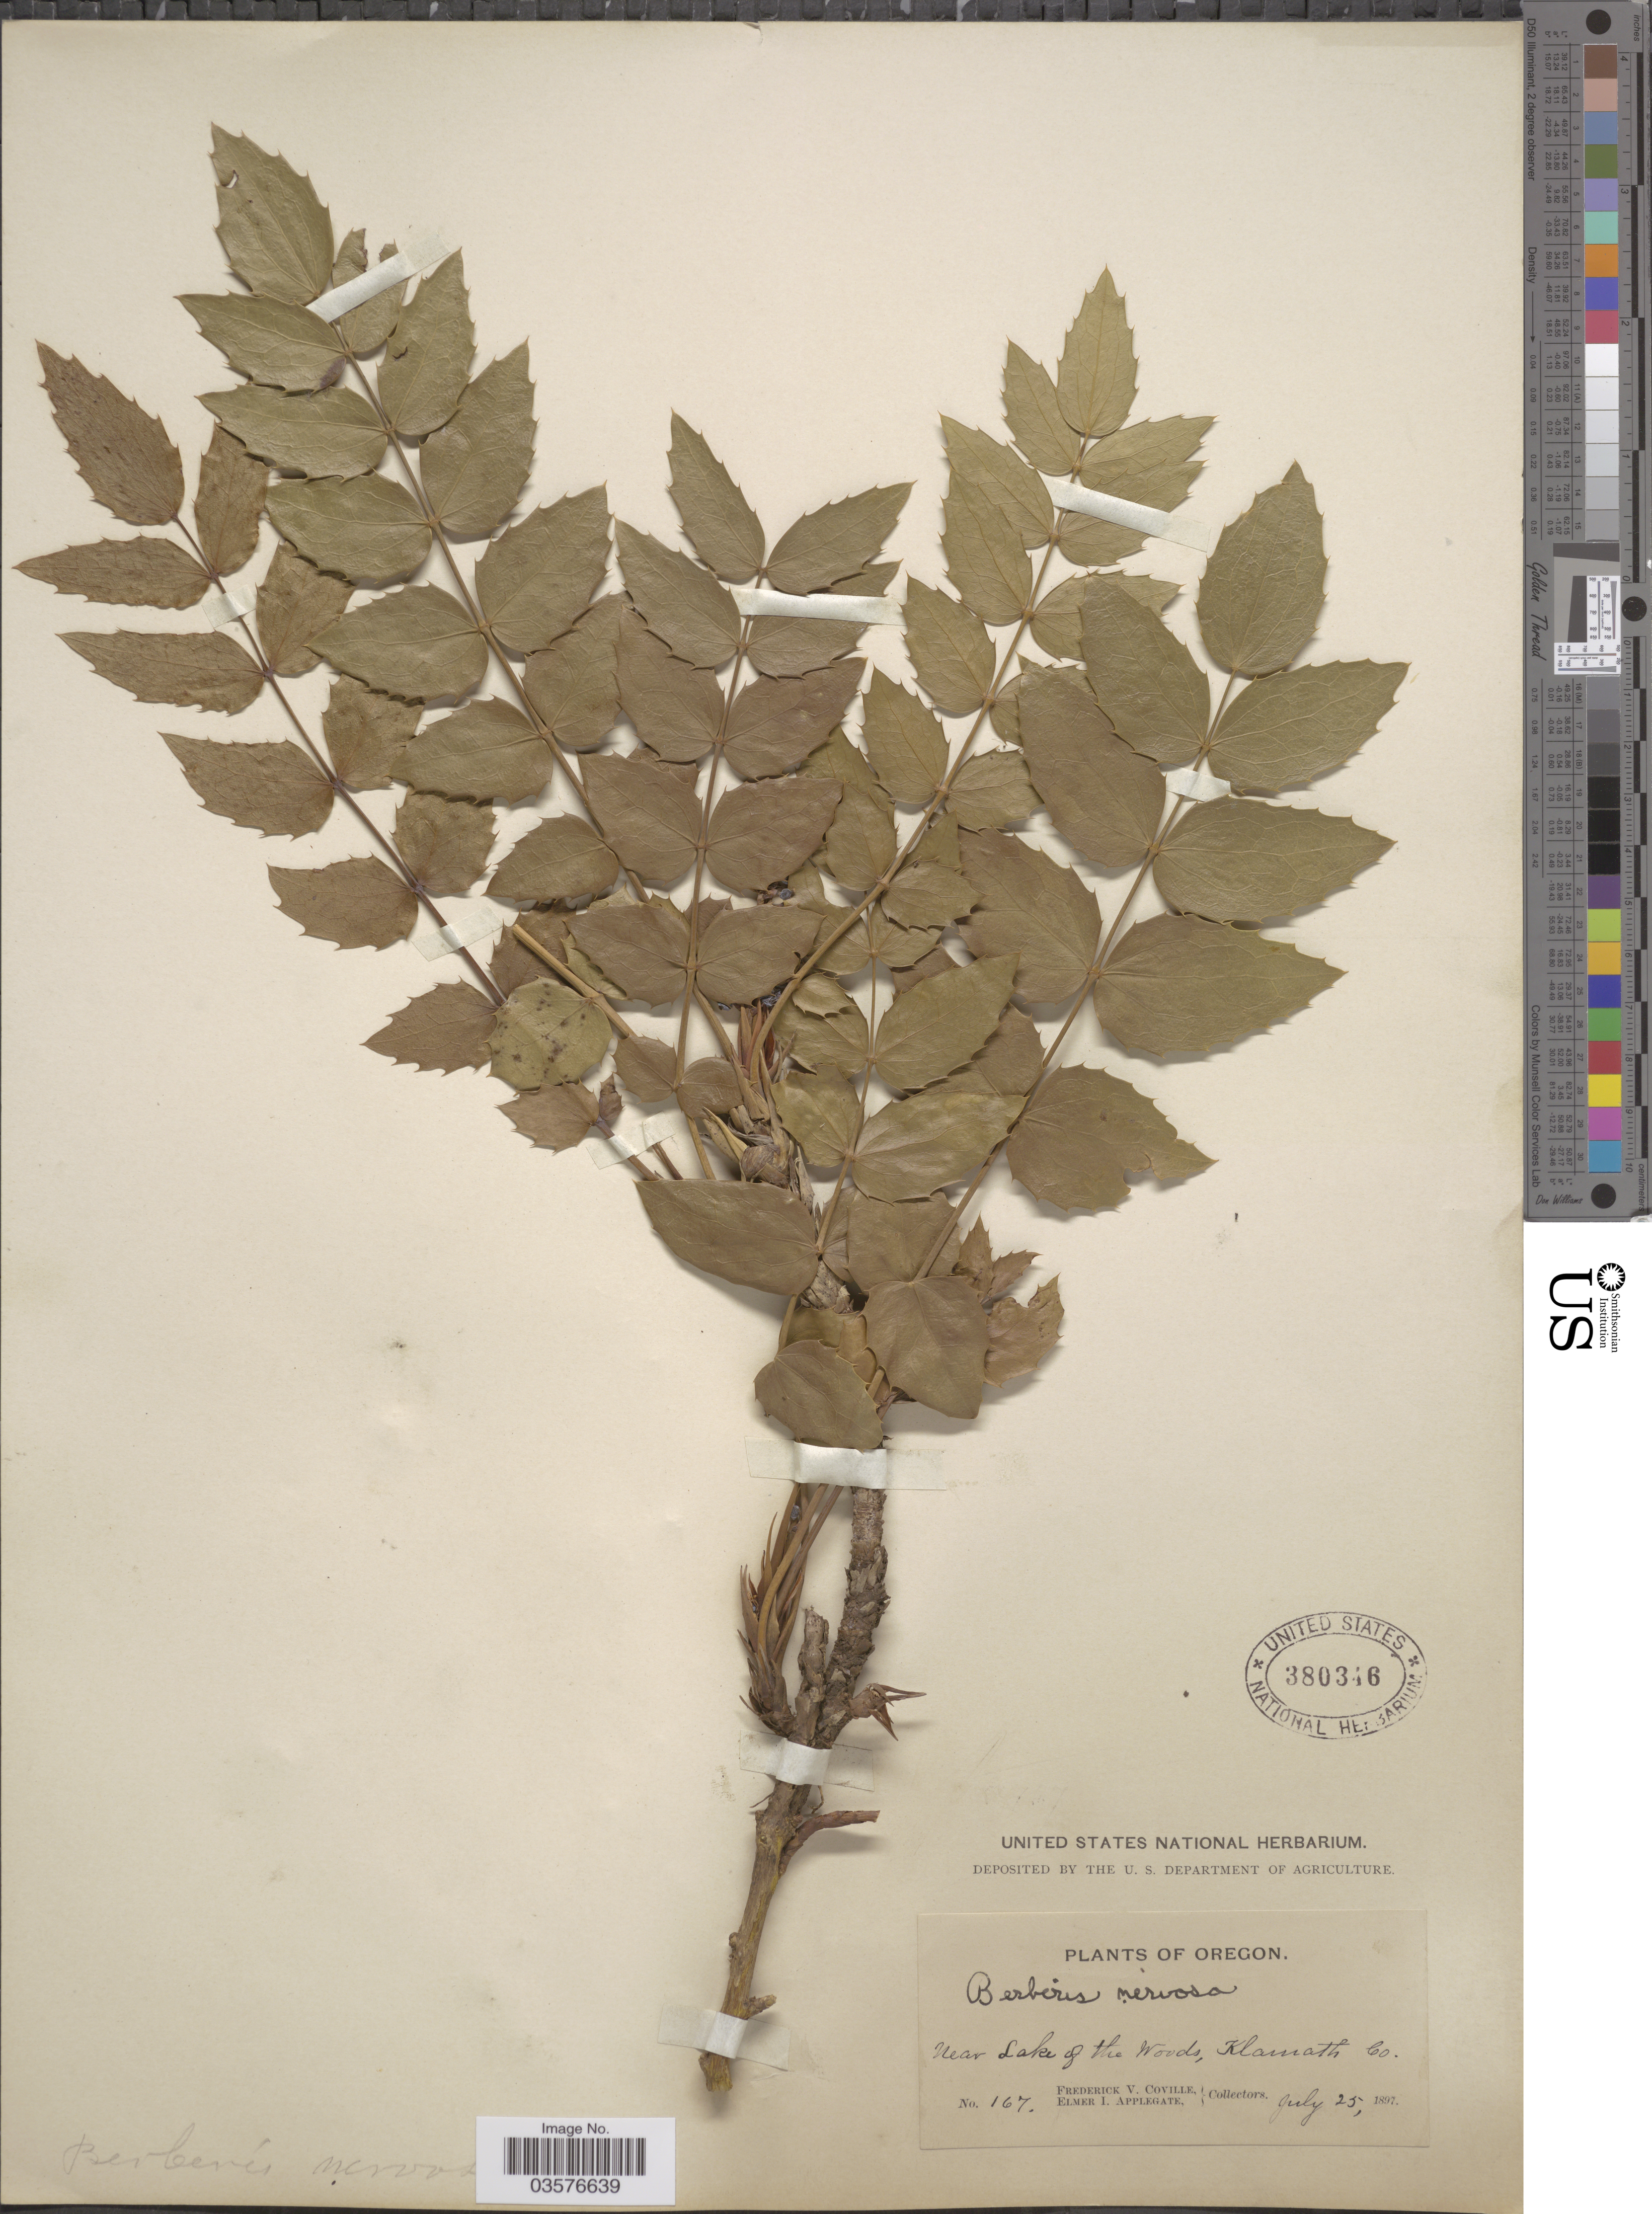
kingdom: Plantae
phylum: Tracheophyta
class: Magnoliopsida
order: Ranunculales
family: Berberidaceae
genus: Mahonia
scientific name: Mahonia nervosa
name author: (Pursh) Nutt.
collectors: F. V. Coville & E. I. Applegate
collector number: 167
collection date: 1897-07-25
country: United States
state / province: Oregon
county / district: Klamath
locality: Near Lake of The Woods, Klamath Co.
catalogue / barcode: US 380346